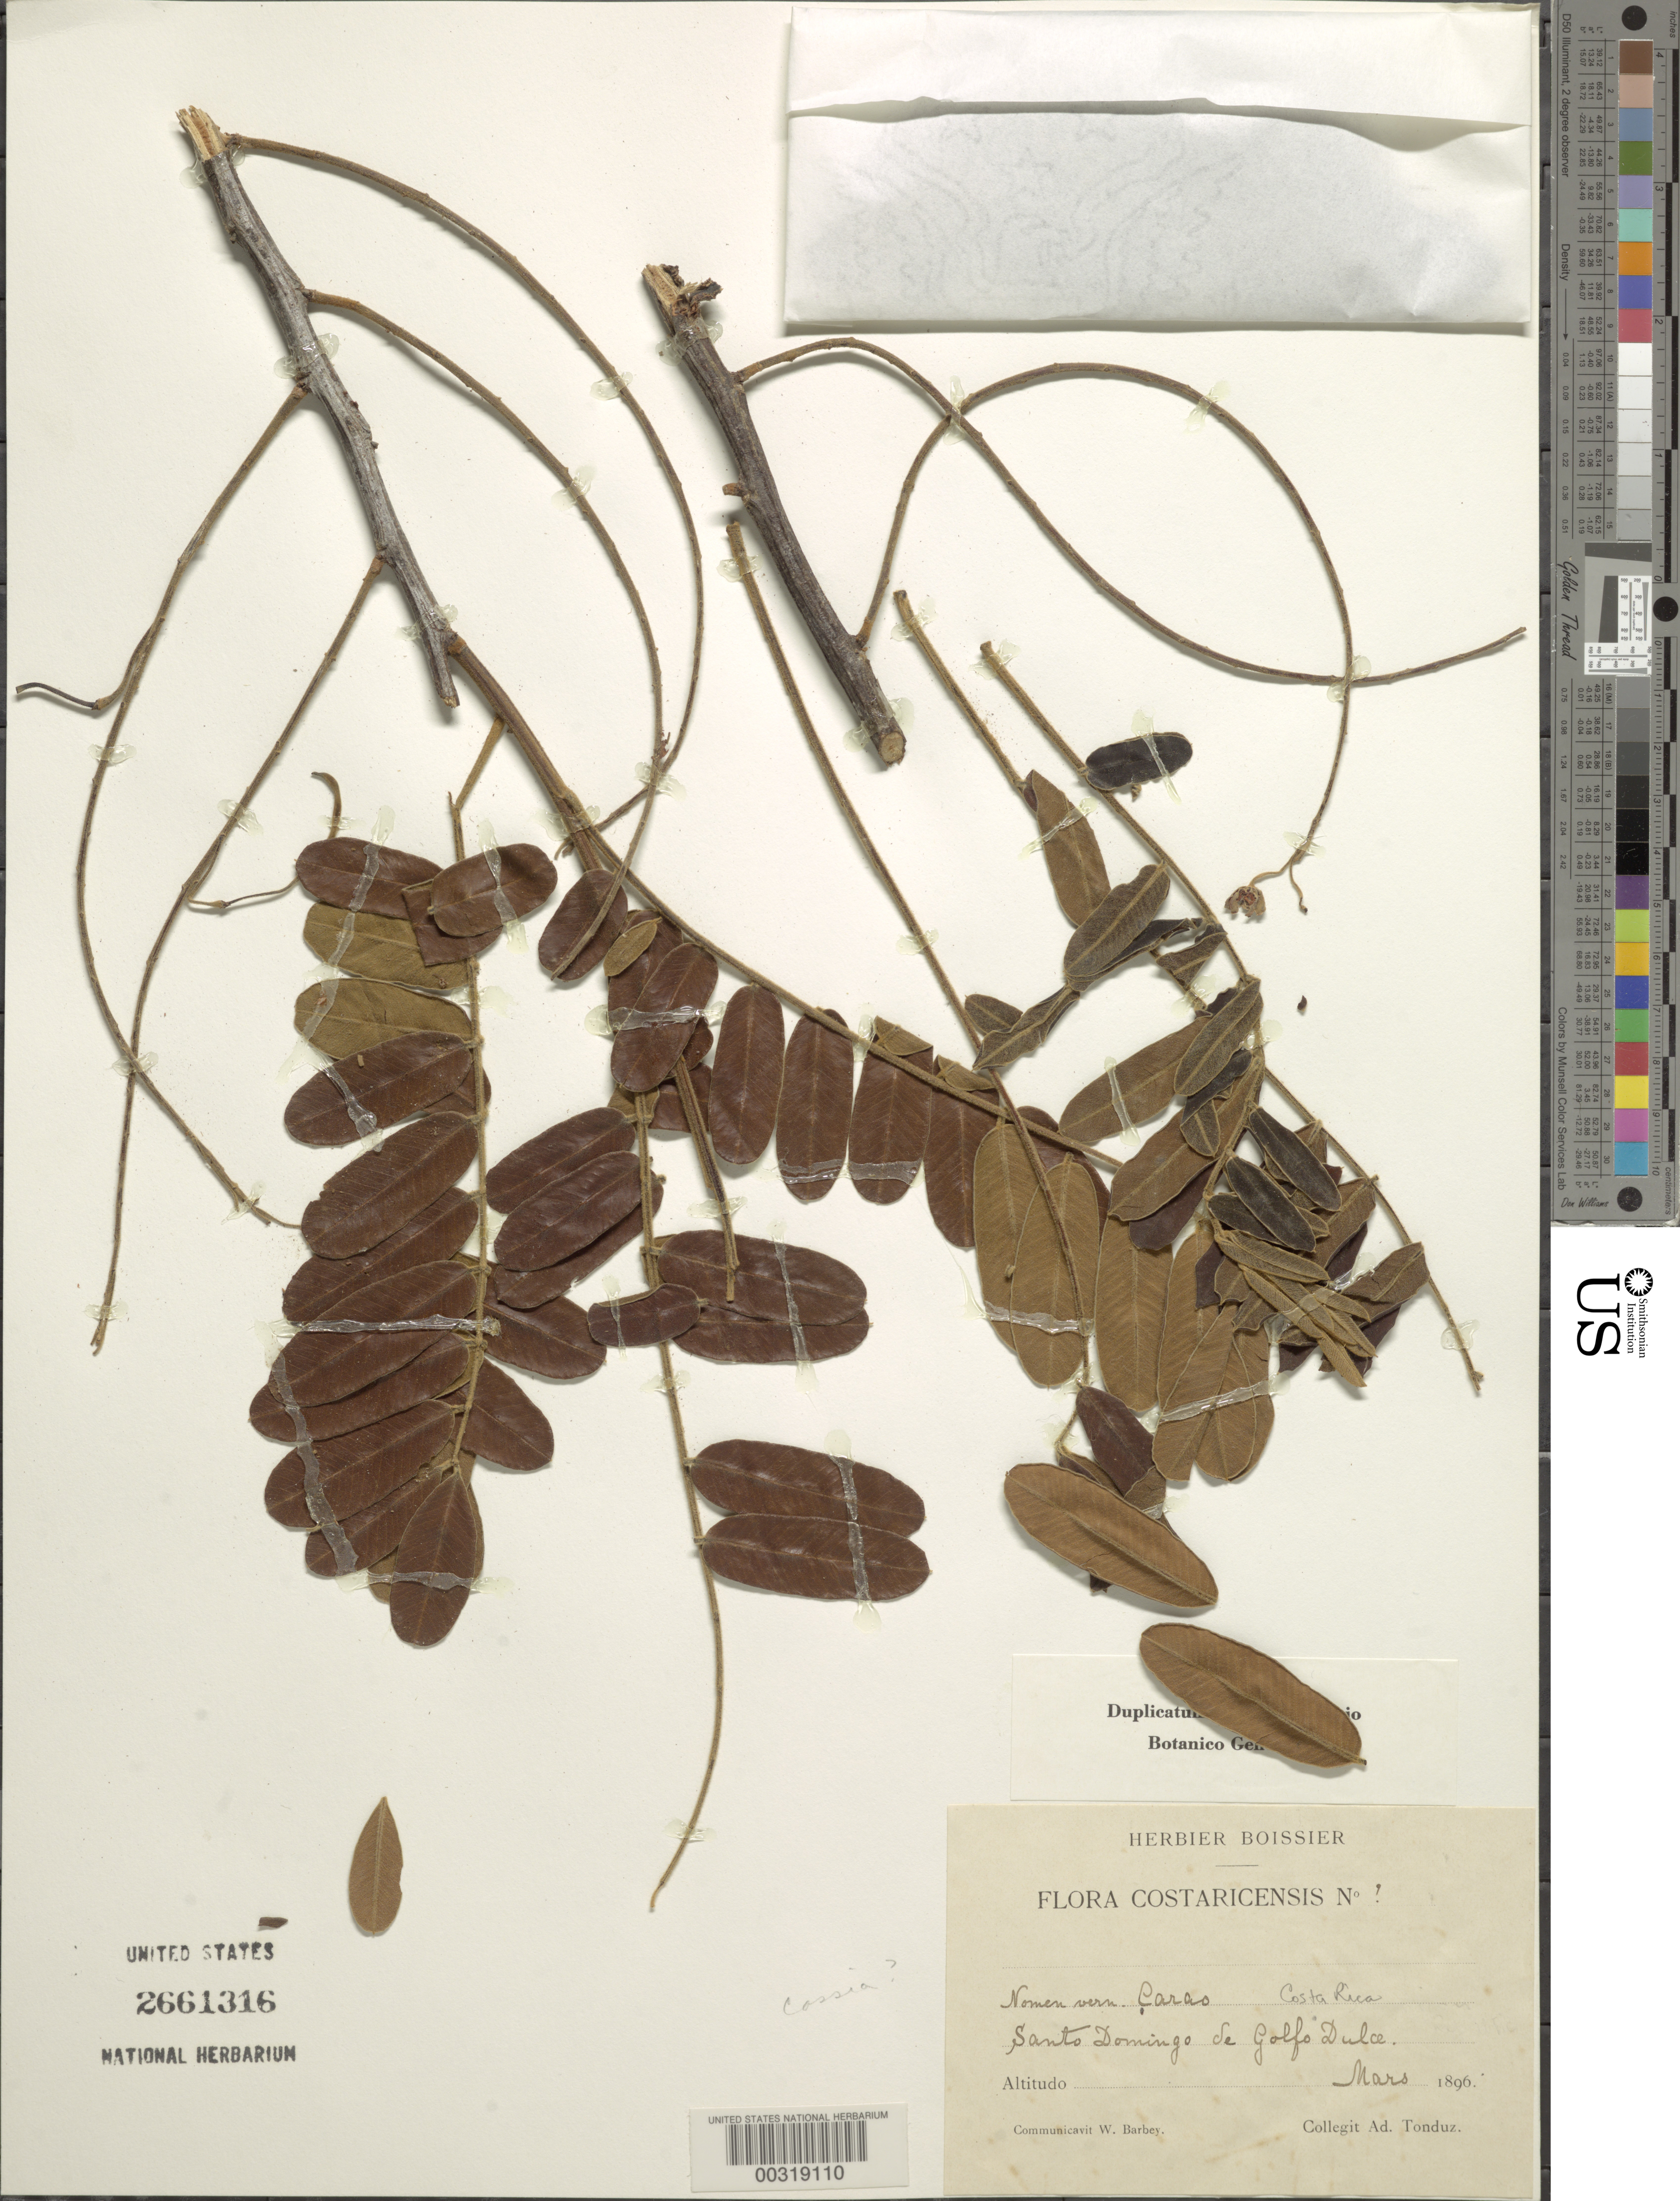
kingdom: Plantae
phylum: Tracheophyta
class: Magnoliopsida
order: Fabales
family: Fabaceae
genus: Cassia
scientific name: Cassia grandis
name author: L. f.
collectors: A. Tonduz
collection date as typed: Mar 1896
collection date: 1896-03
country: Costa Rica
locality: Santo Domingo de Golfo Dulce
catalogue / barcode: US 2661316